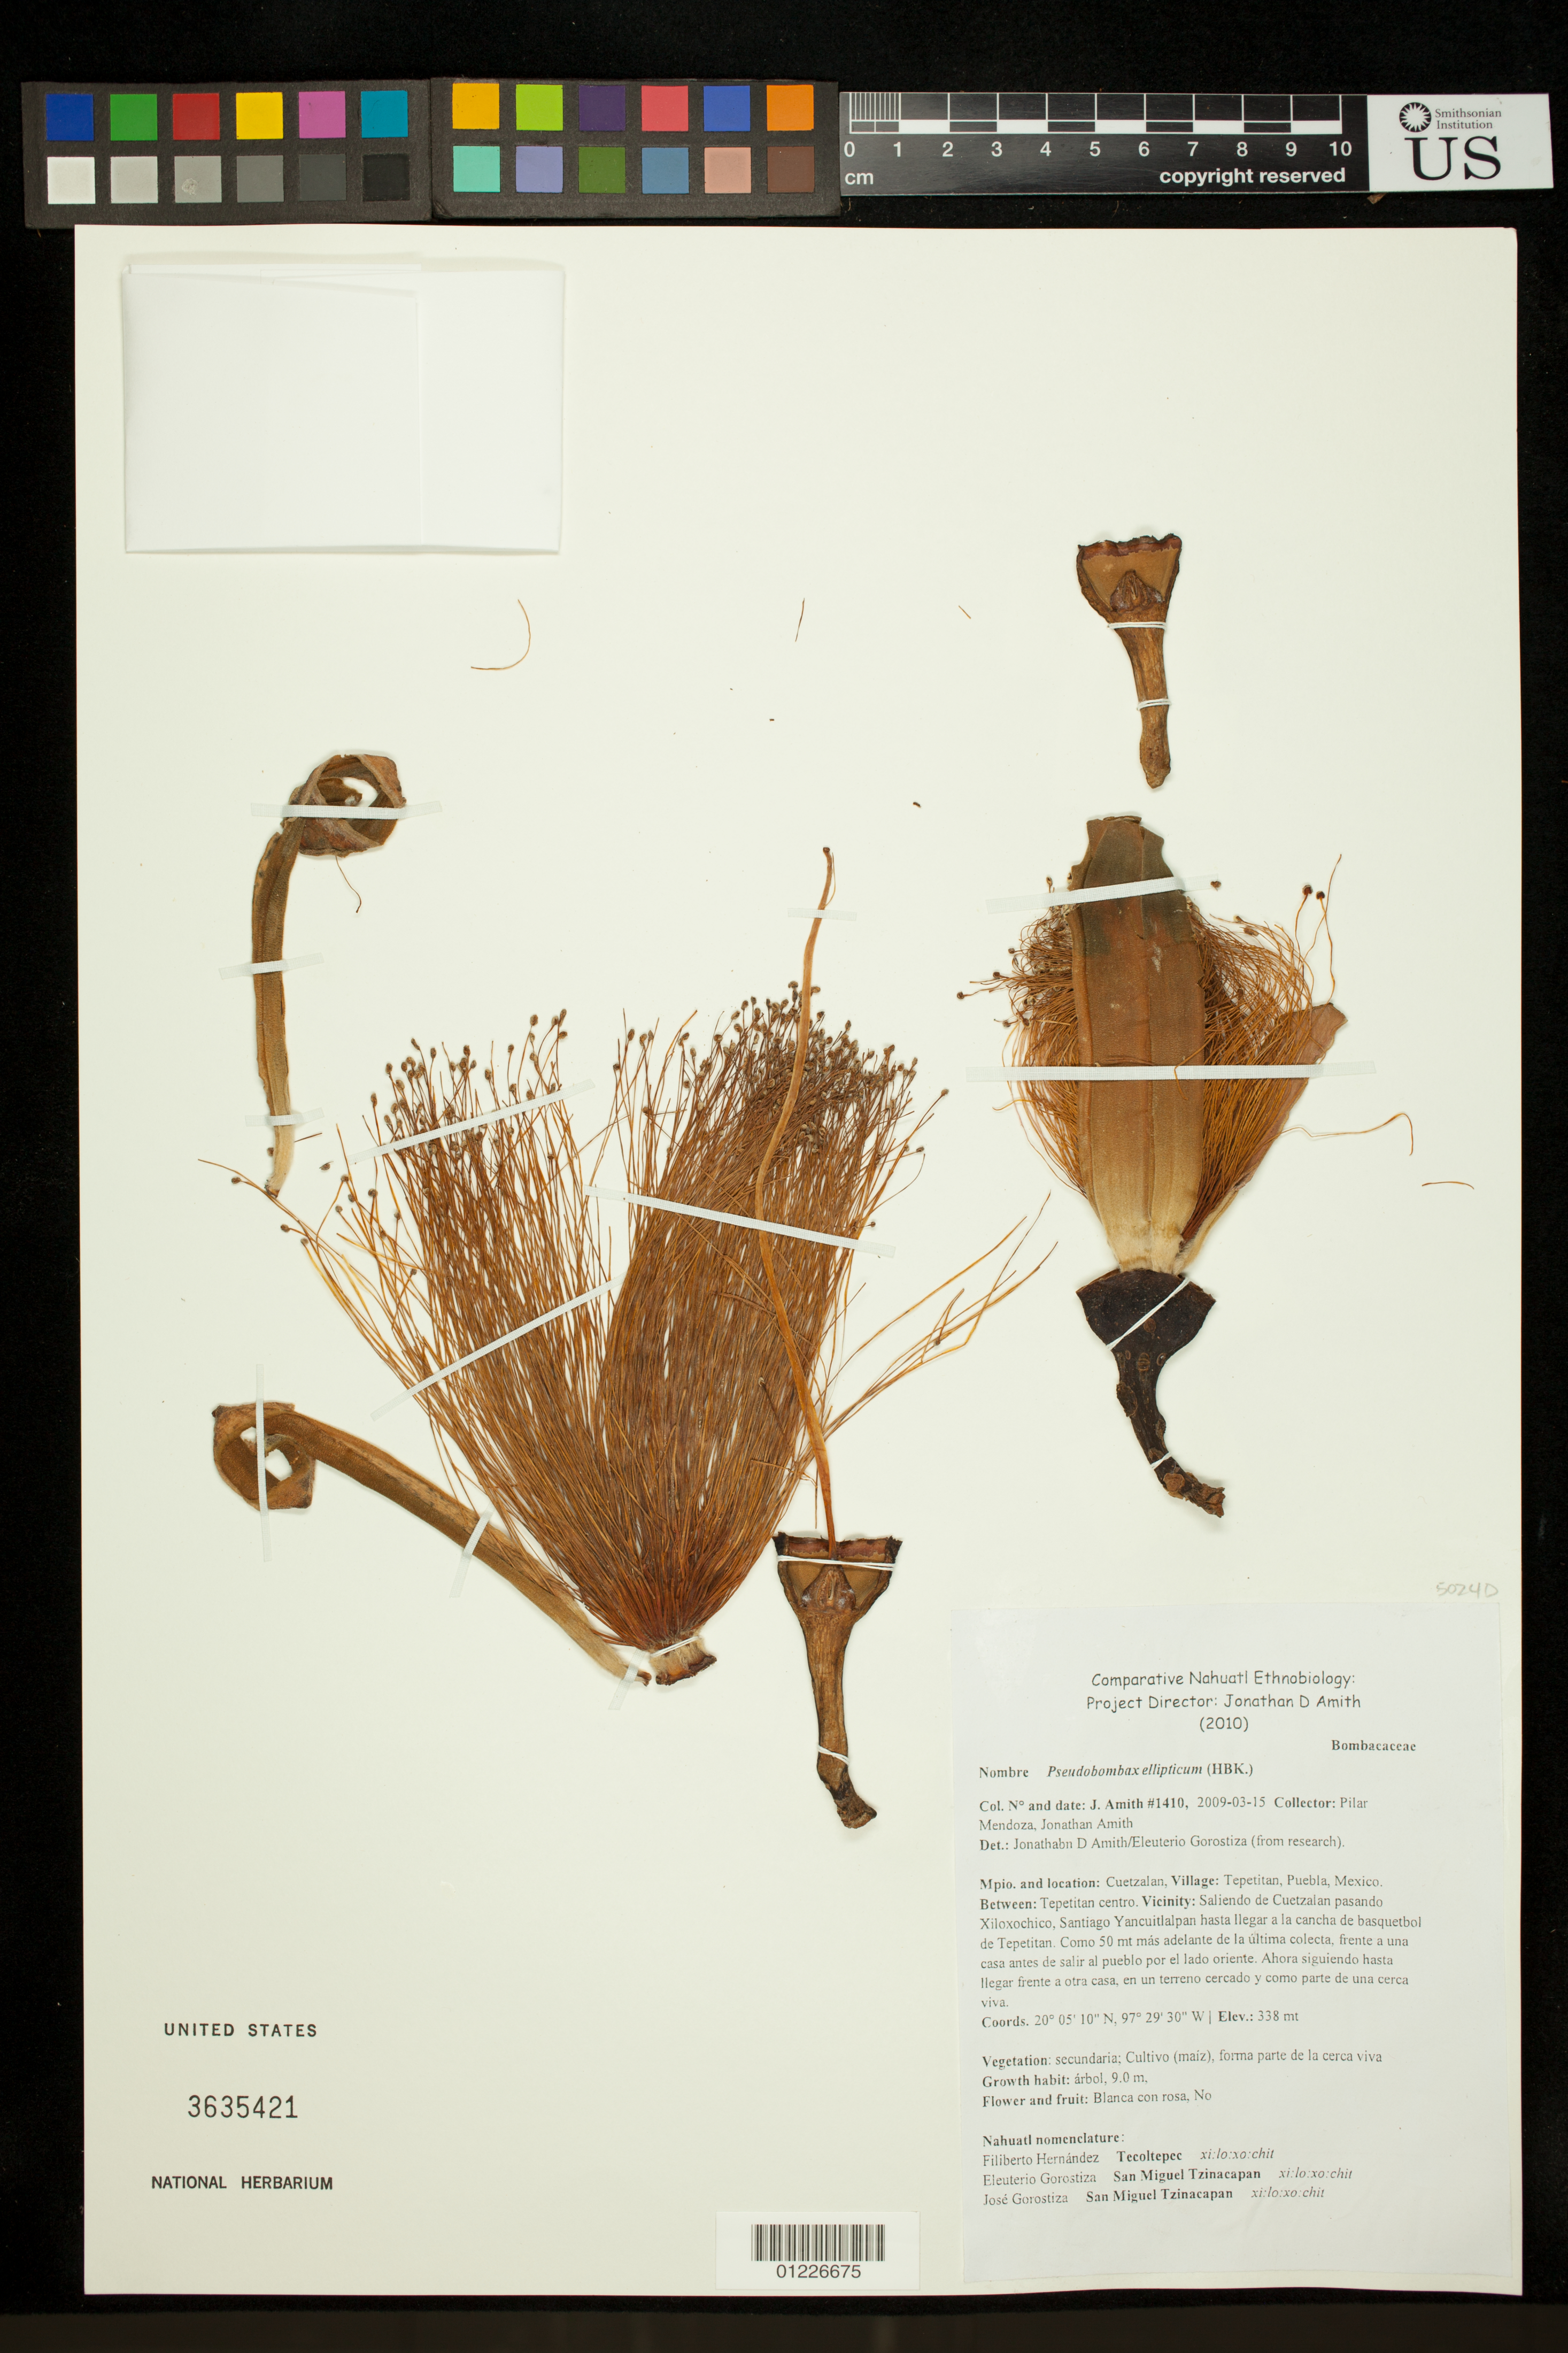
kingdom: Plantae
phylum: Tracheophyta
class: Magnoliopsida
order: Malvales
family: Malvaceae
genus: Pseudobombax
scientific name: Pseudobombax ellipticum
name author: (Kunth) Dugand G.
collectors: P. Mendoza & J. D. Amith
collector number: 1410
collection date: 2009-03-15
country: Mexico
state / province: Puebla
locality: Tepetitan, Cuetzalan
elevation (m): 338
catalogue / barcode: US 3635421